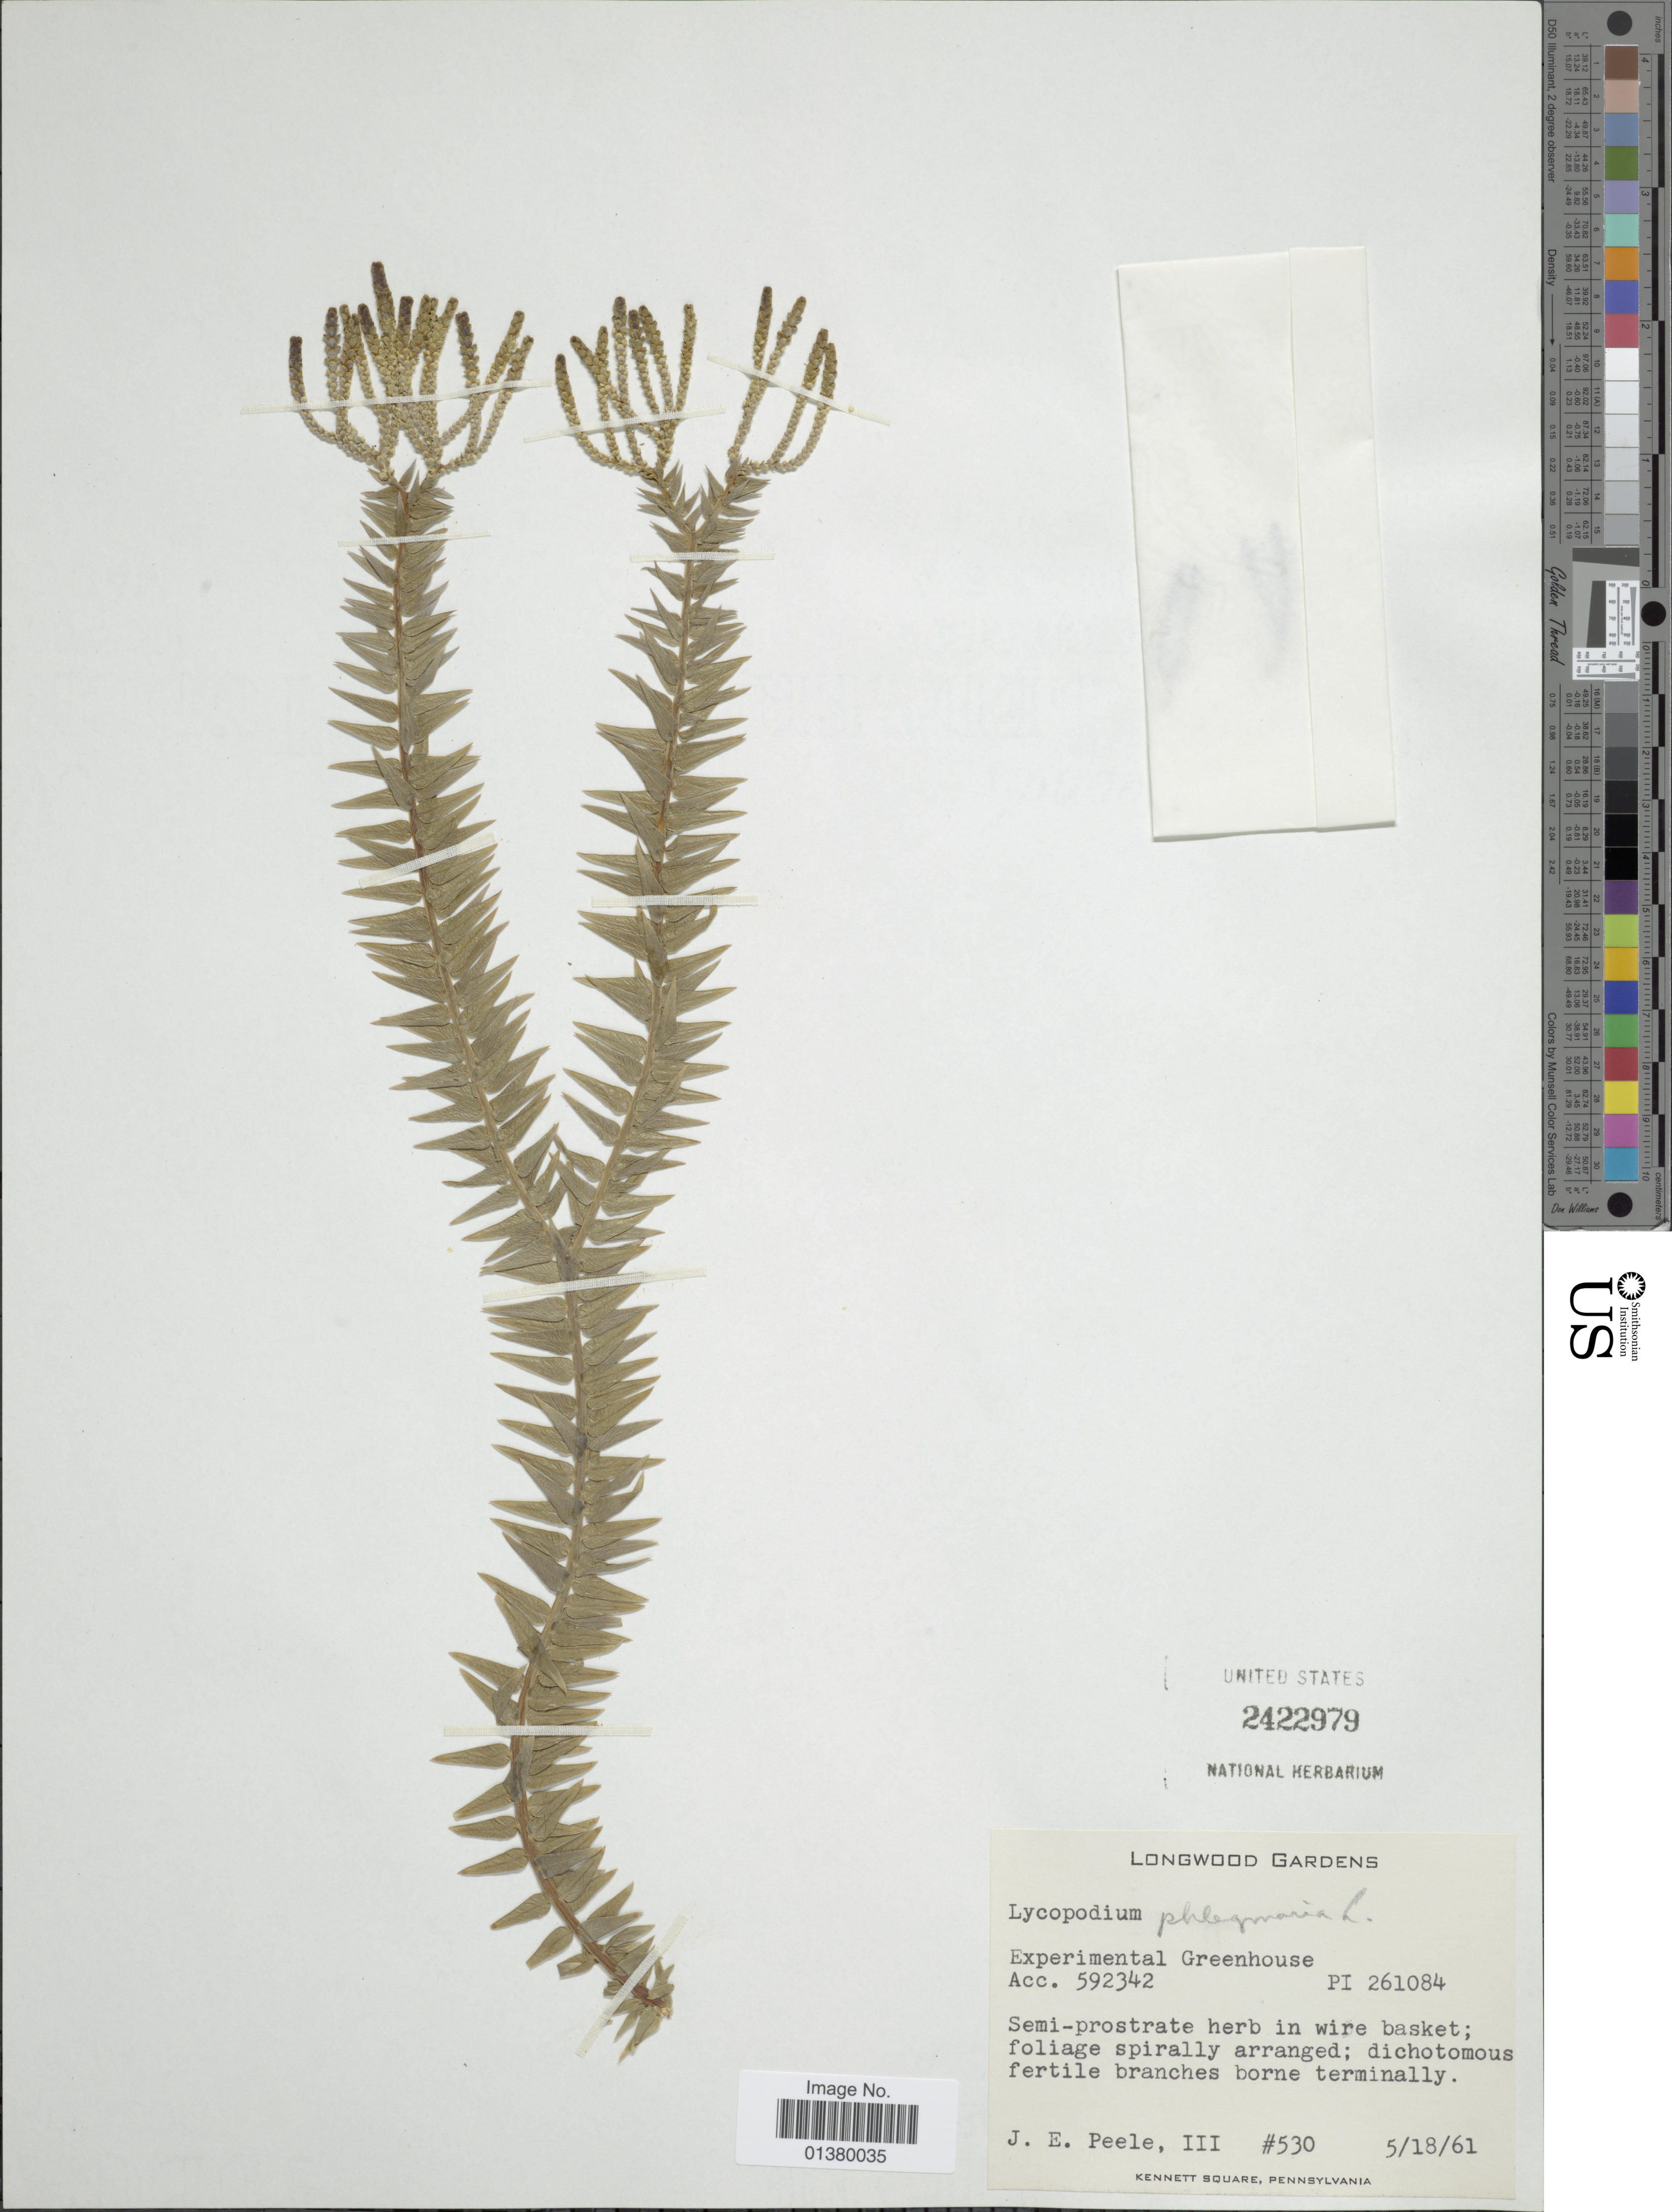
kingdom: Plantae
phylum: Tracheophyta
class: Lycopodiopsida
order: Lycopodiales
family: Lycopodiaceae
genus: Phlegmariurus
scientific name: Phlegmariurus phlegmaria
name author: (L.) Holub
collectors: J. Peele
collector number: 530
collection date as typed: Transcribed d/m/y: 18/5/61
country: United States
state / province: Pennsylvania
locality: Longwoods Gardens, Experimental Greenhouse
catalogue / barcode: US 2422979